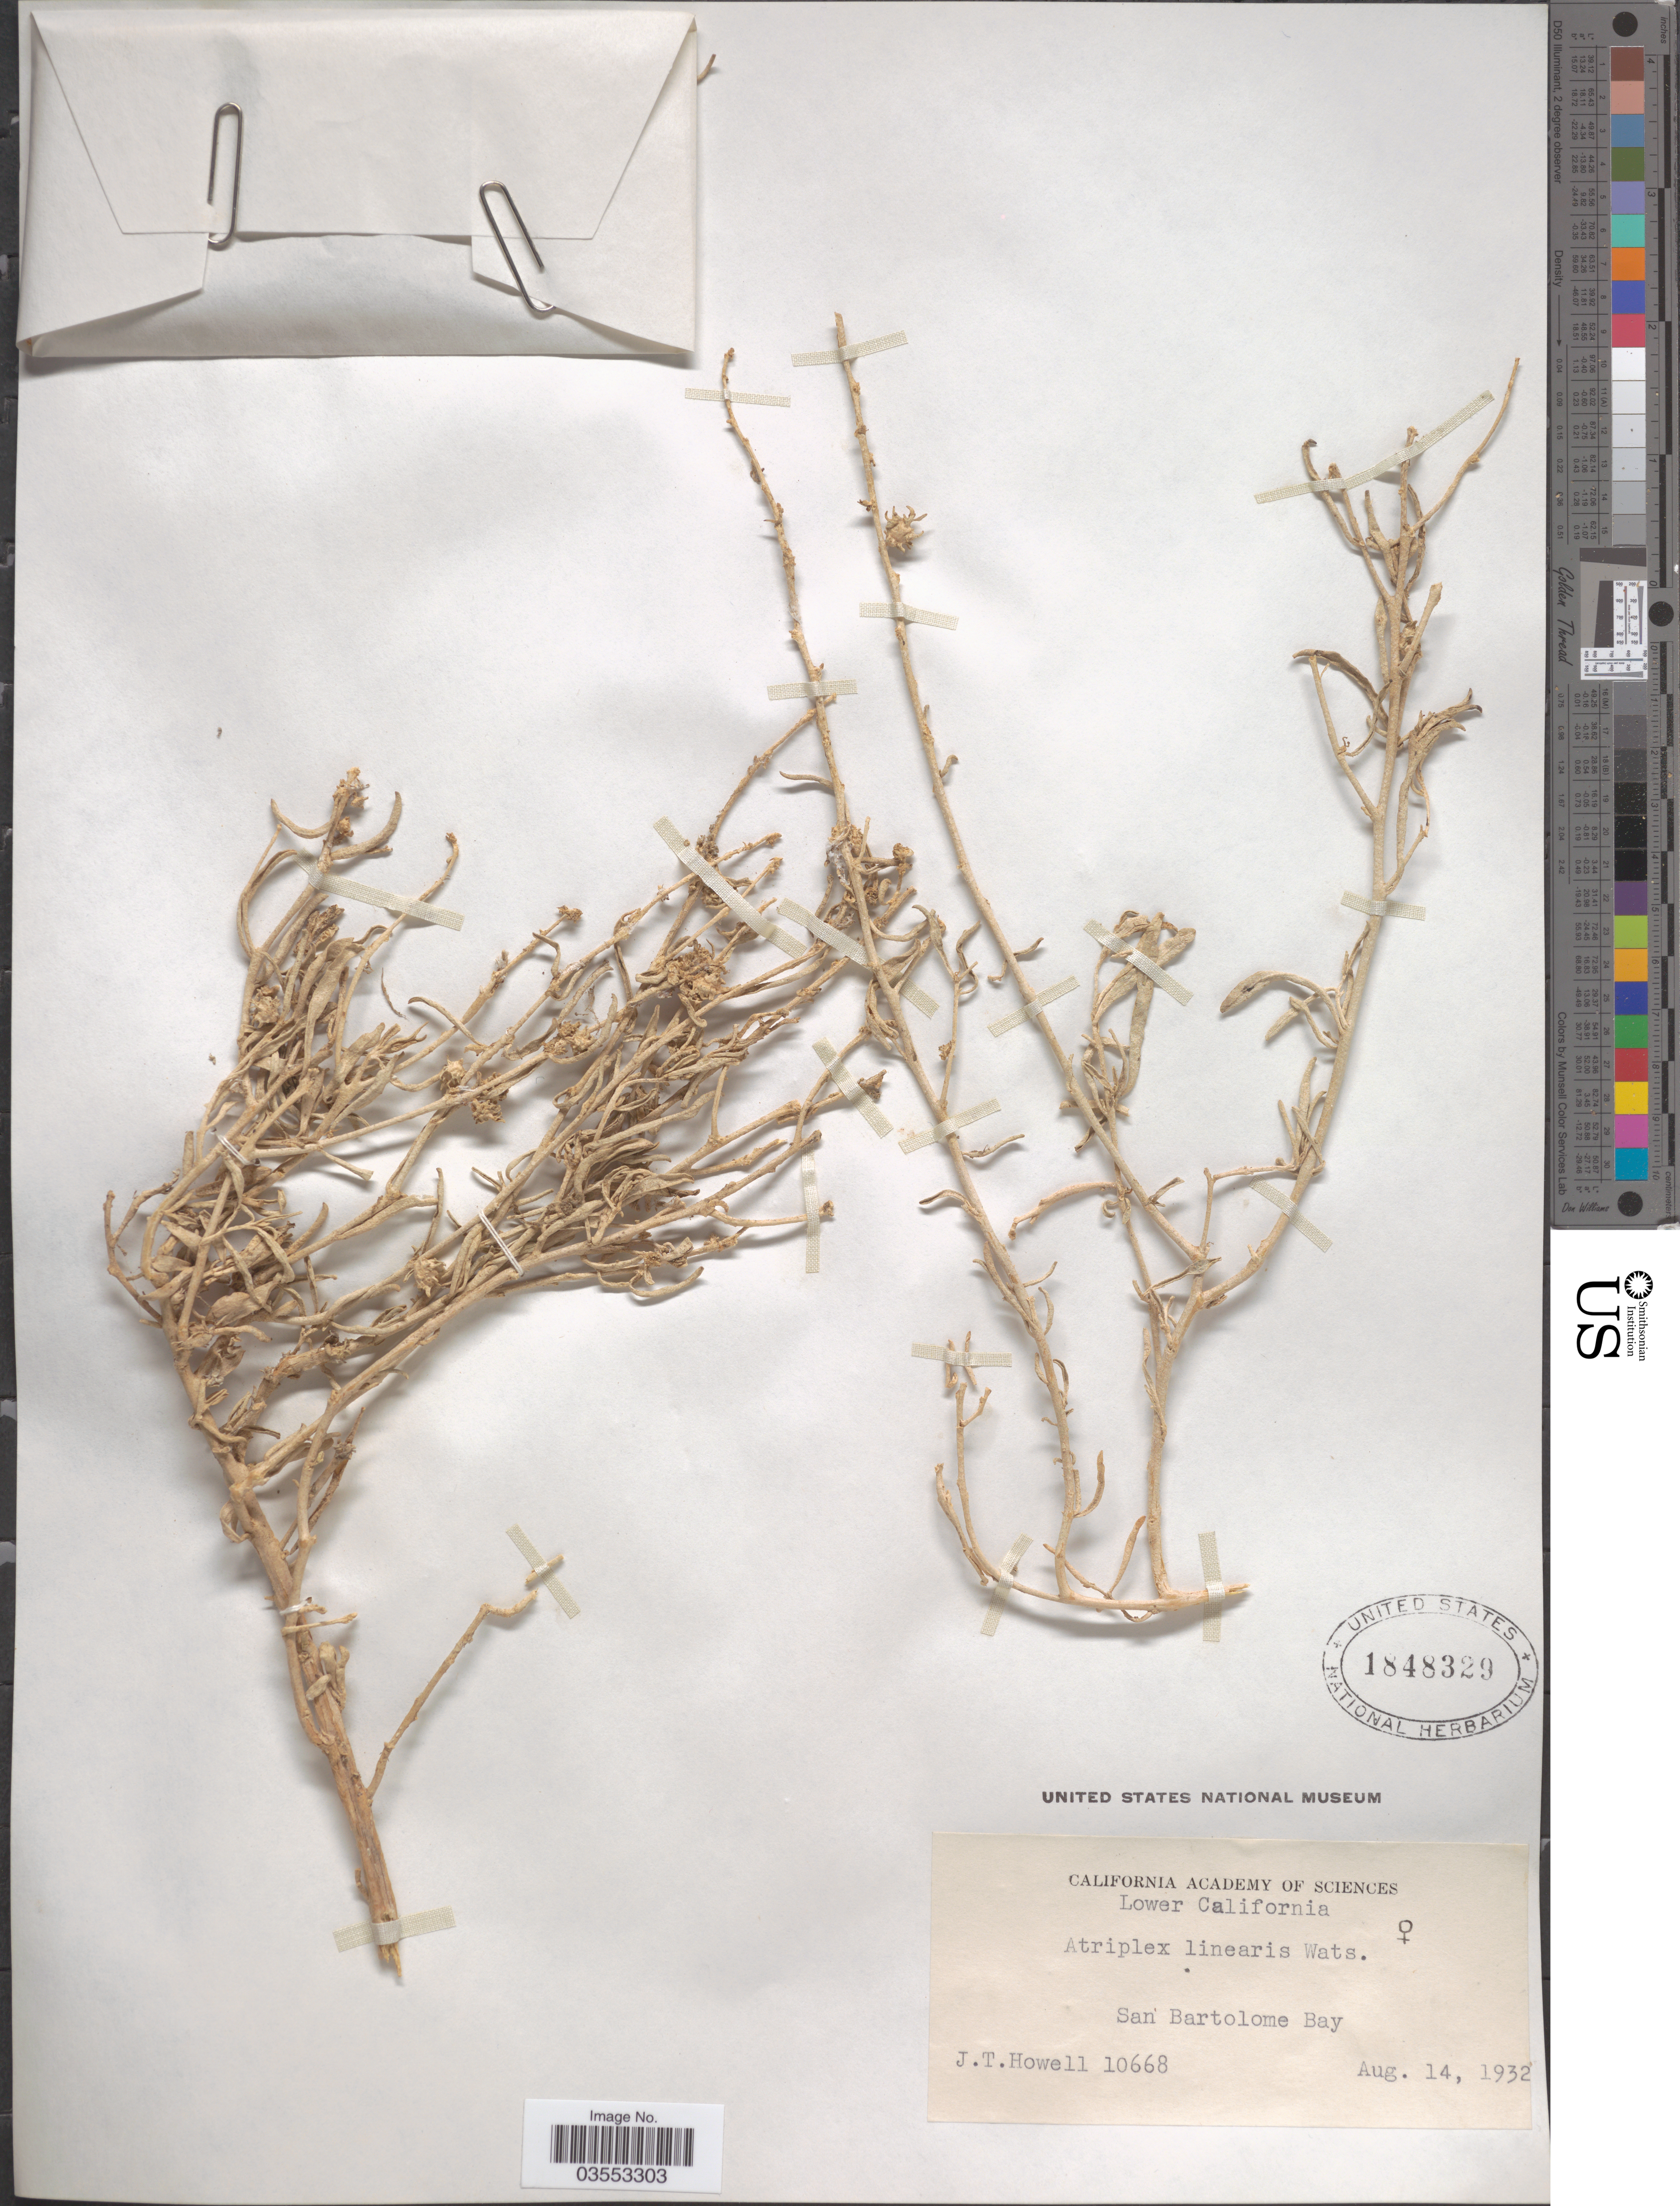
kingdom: Plantae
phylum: Tracheophyta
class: Magnoliopsida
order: Caryophyllales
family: Amaranthaceae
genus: Atriplex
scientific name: Atriplex linearis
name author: S. Watson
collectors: J. T. Howell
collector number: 10668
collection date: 1932-08-14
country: Mexico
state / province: Baja California Norte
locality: Lower California. San Bartolome Bay.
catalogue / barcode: US 1848329